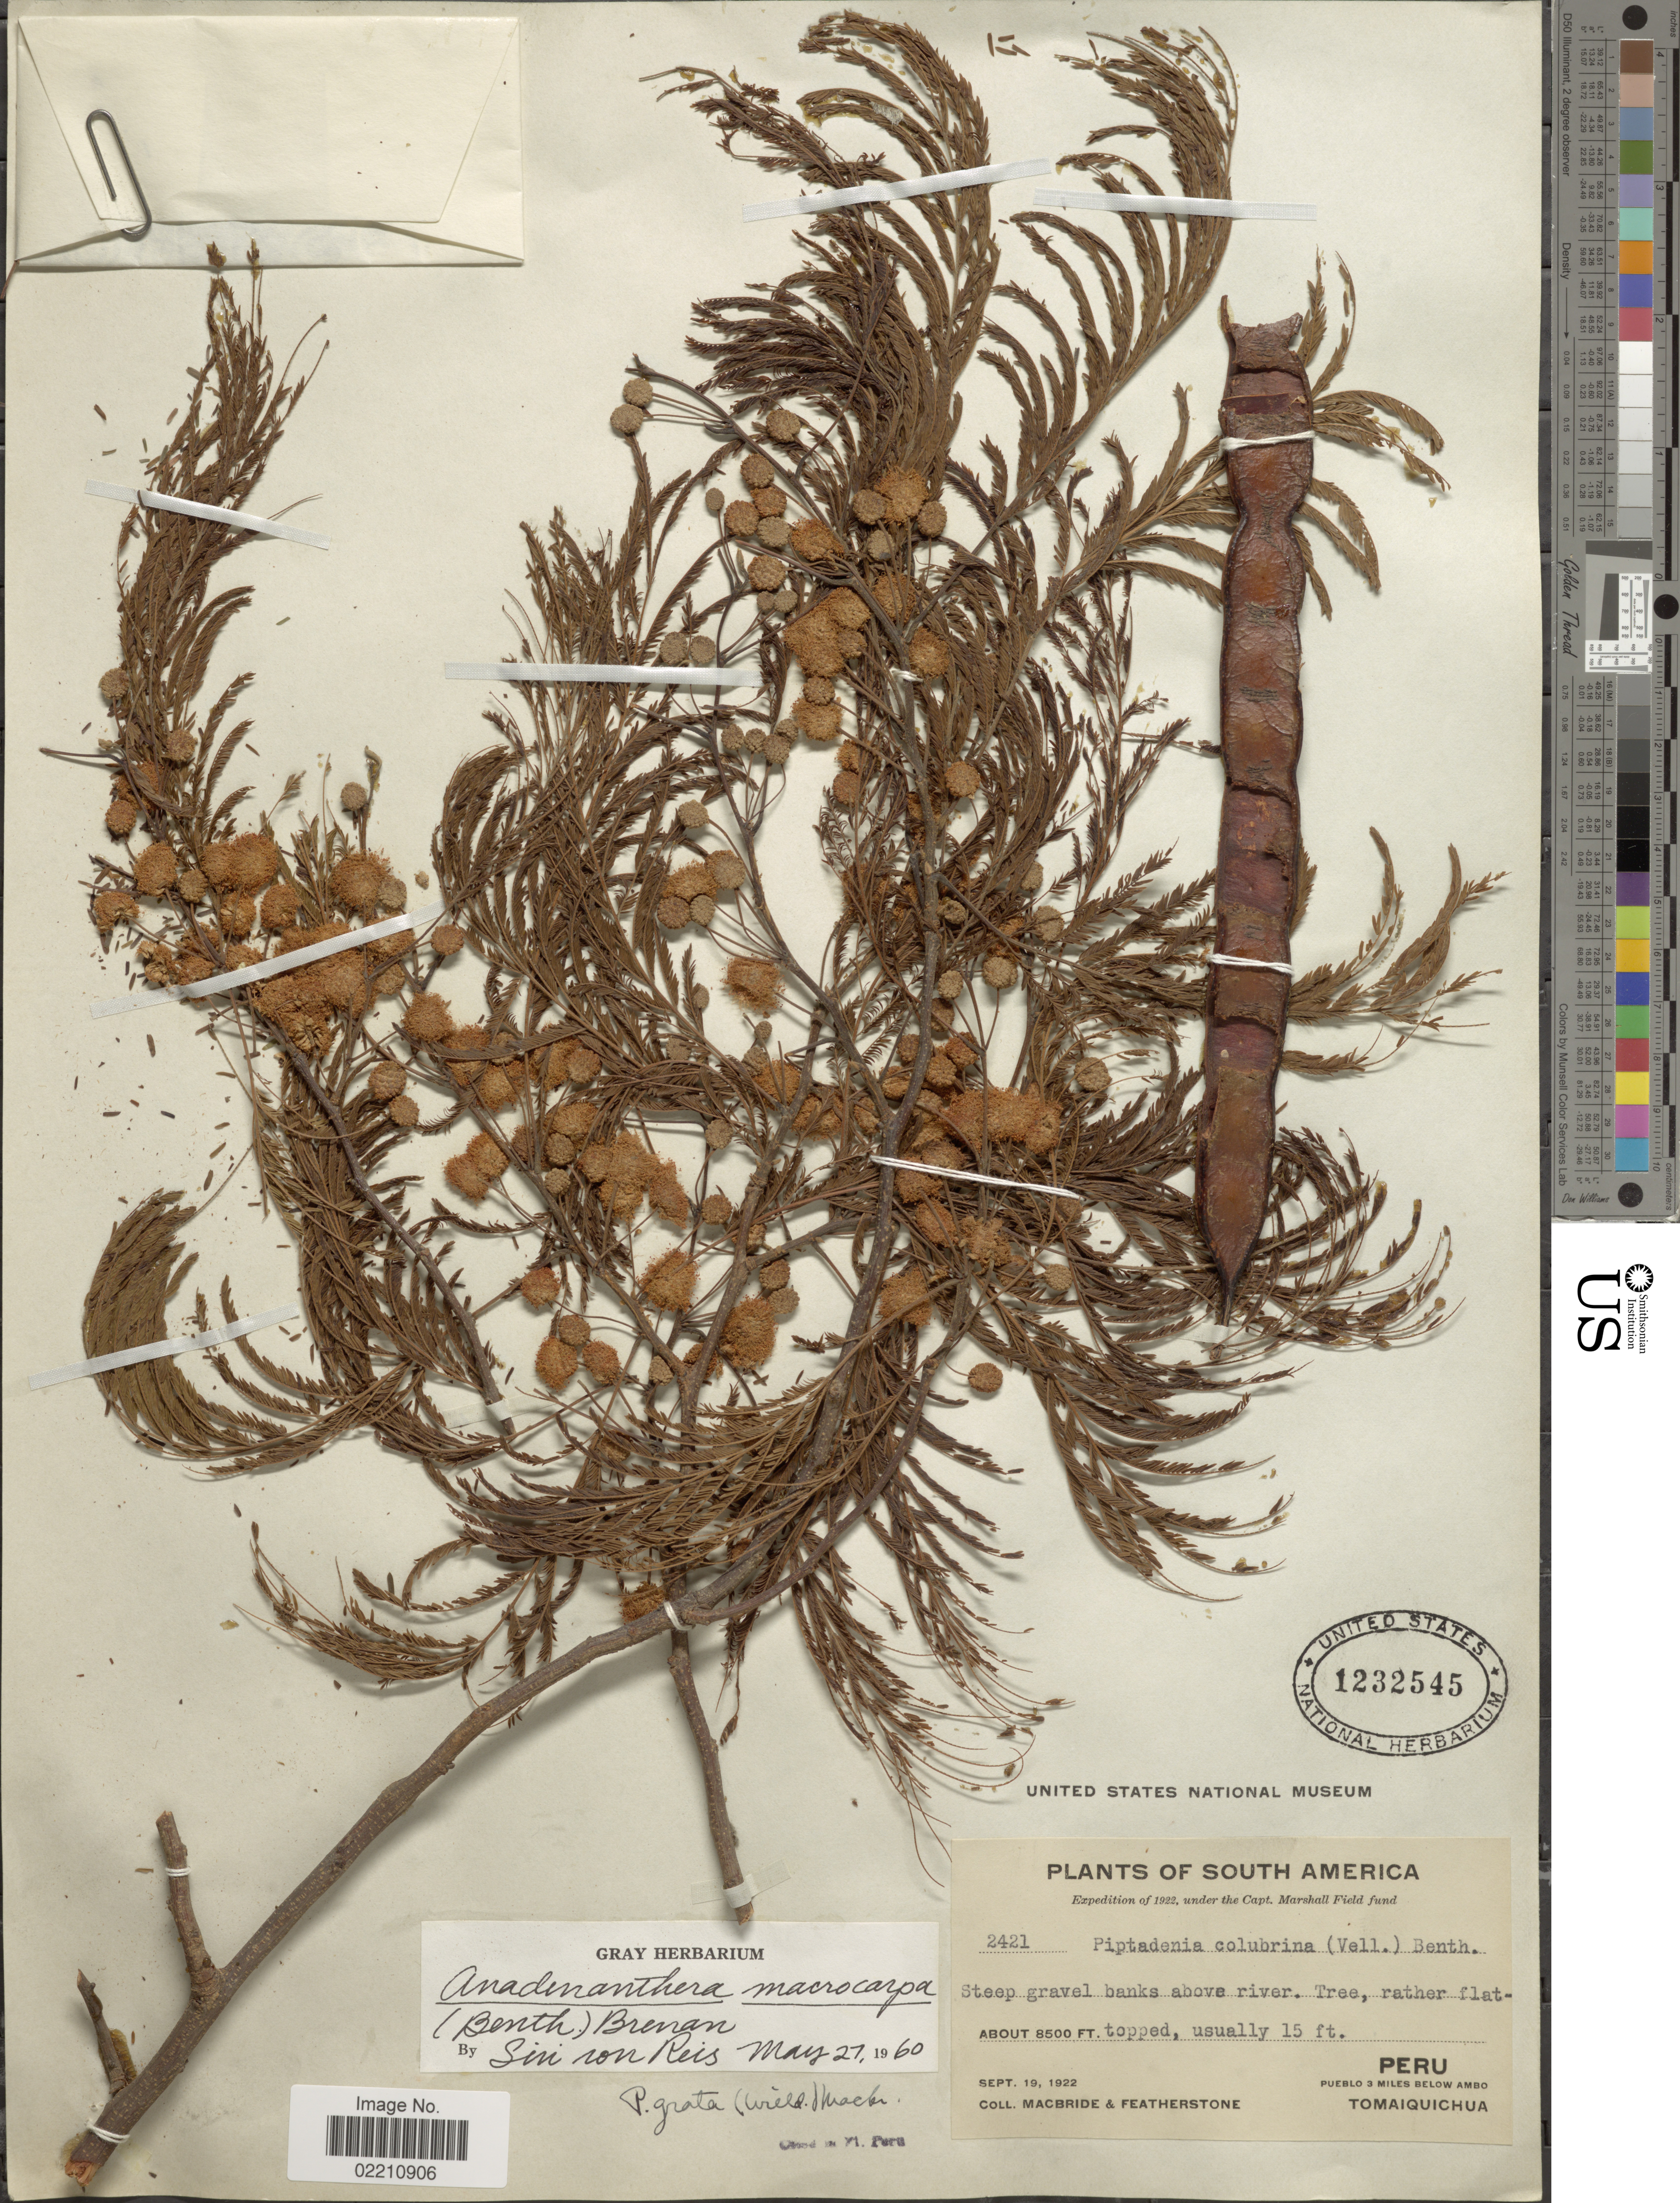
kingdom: Plantae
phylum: Tracheophyta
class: Magnoliopsida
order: Fabales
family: Fabaceae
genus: Anadenanthera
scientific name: Anadenanthera macrocarpa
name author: (Benth.) Brenan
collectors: Macbride, -- & -. Featherstone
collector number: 2421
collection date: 1922-09-19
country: Peru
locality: Pueblo 3 miles below Ambo. Tomaiquichua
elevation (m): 2591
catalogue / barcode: US 1232545